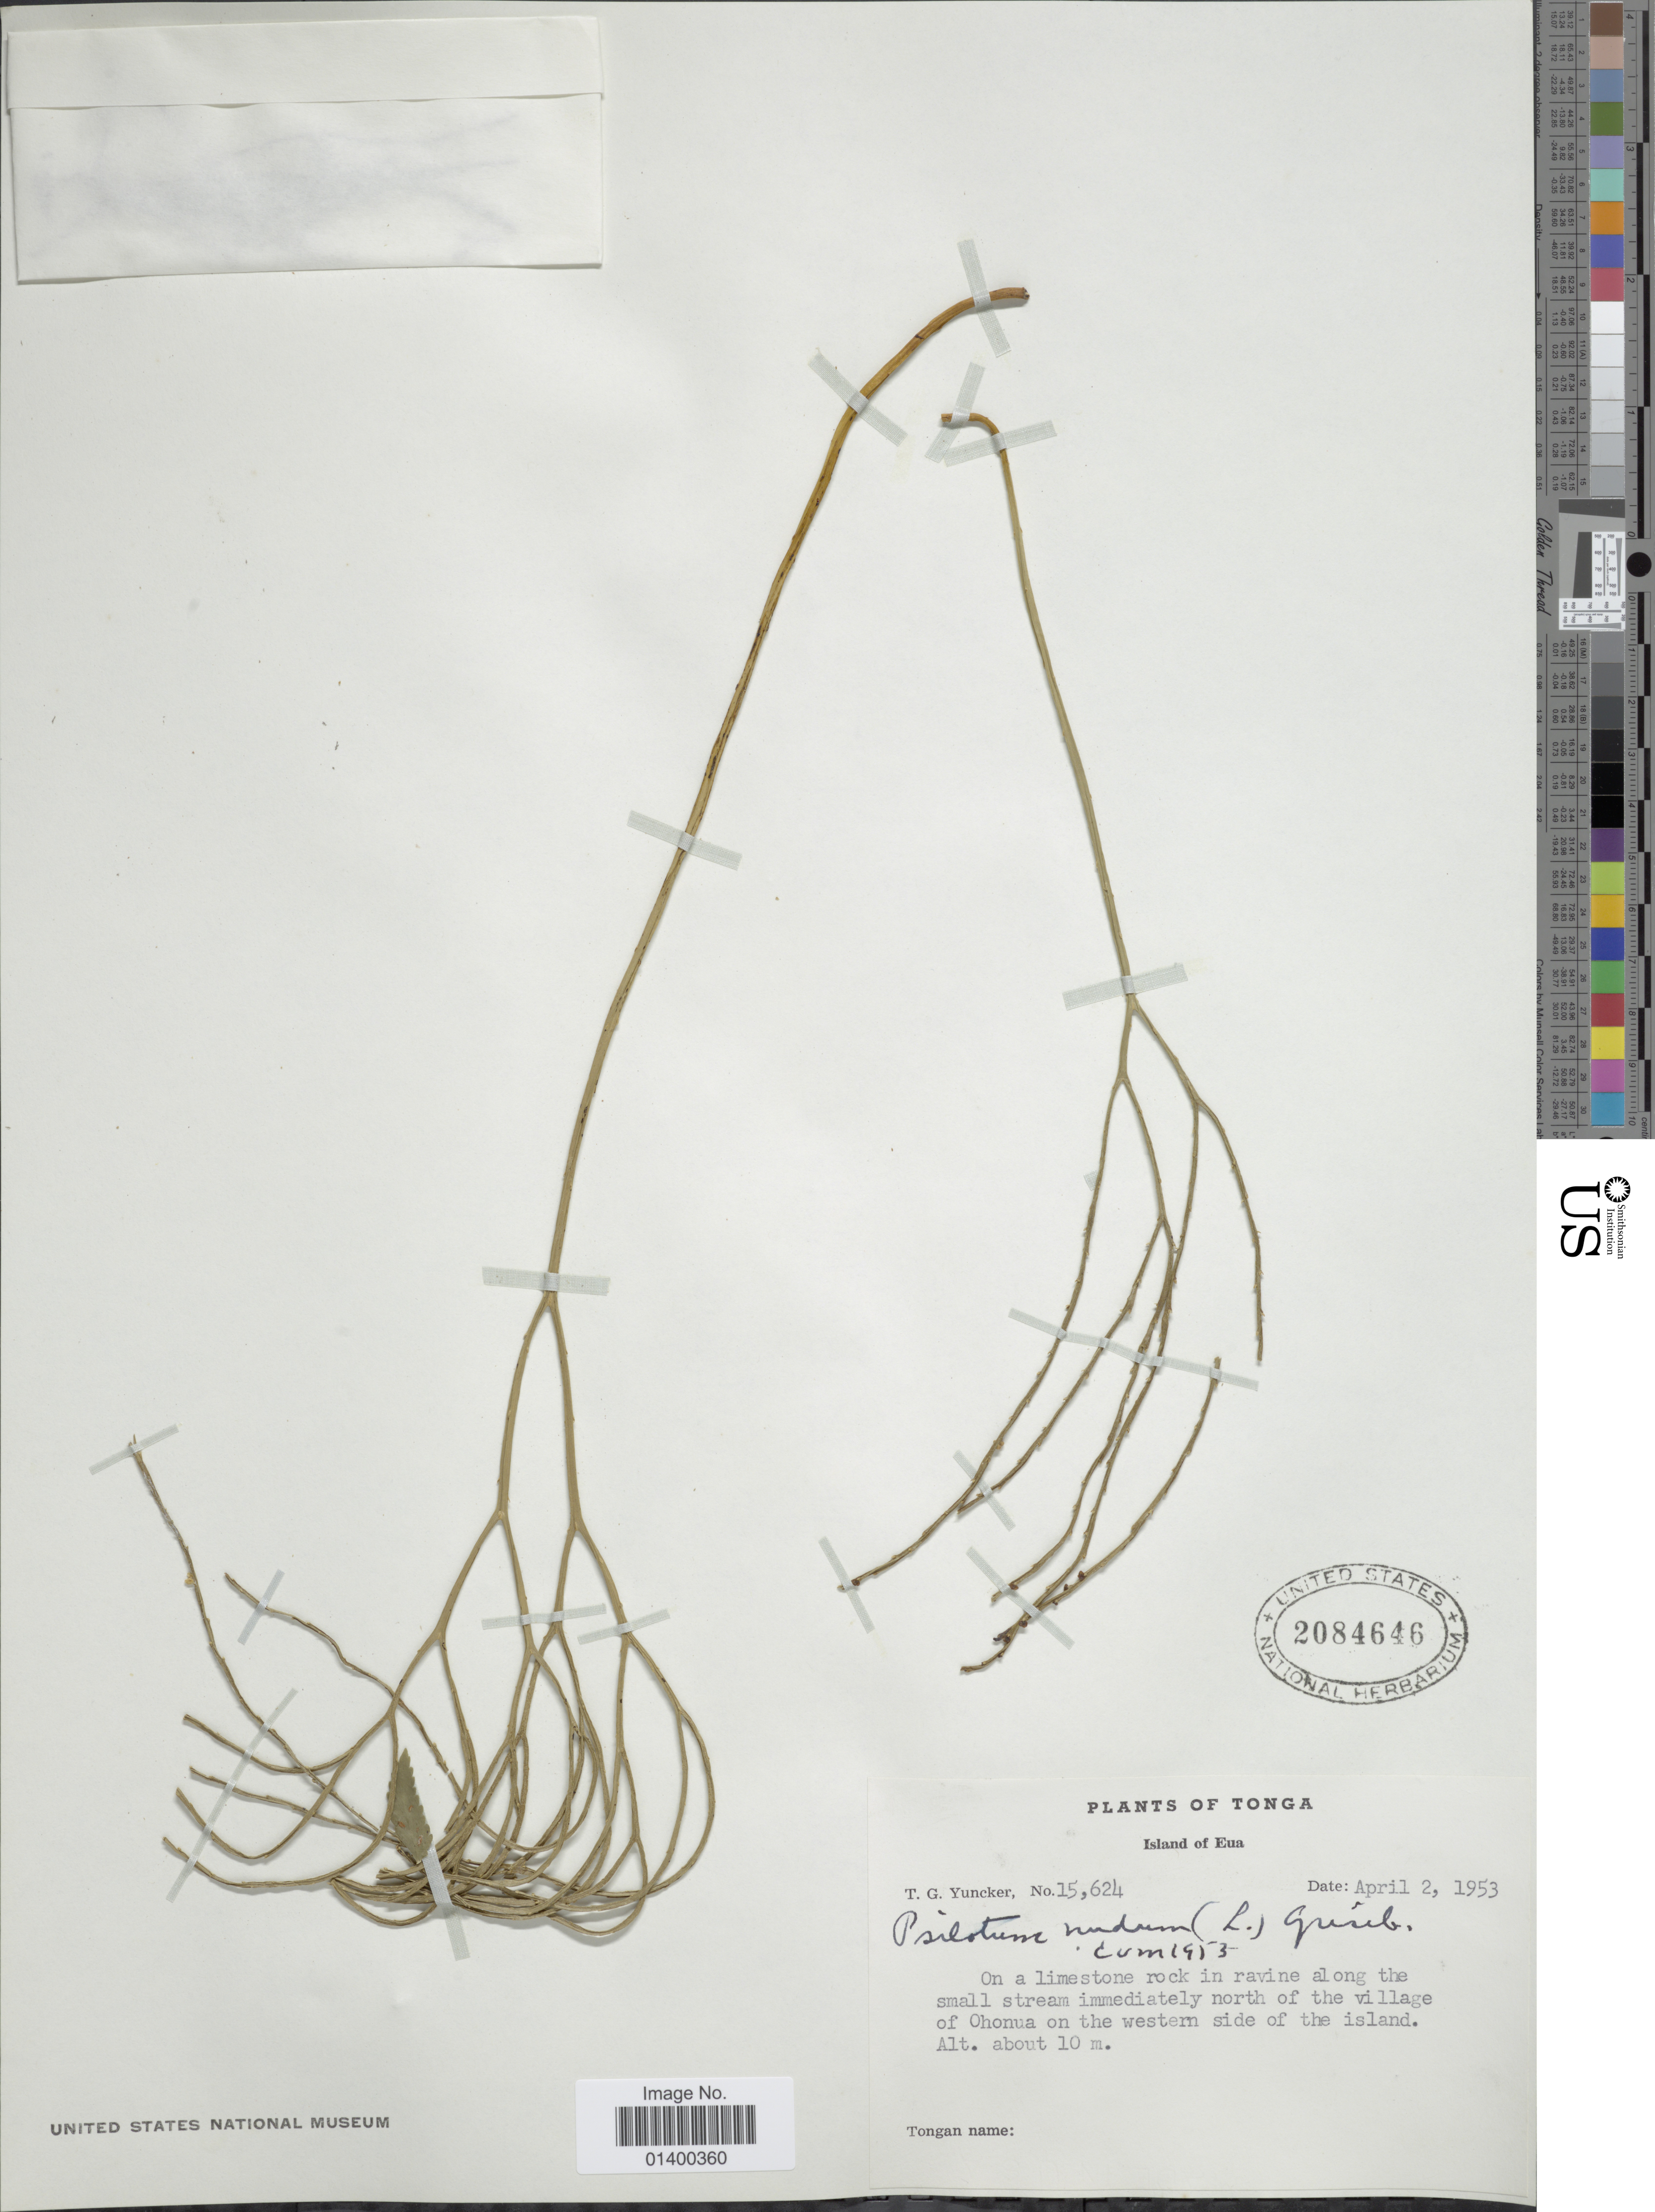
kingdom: Plantae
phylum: Tracheophyta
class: Polypodiopsida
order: Psilotales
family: Psilotaceae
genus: Psilotum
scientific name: Psilotum nudum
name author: (L.) P. Beauv.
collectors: T. G. Yuncker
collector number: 15624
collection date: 1953-04-02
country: Tonga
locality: Island of Eua, along the small stream immediately north of the village of Ohonua on the western side of the island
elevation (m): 10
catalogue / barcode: US 2084646